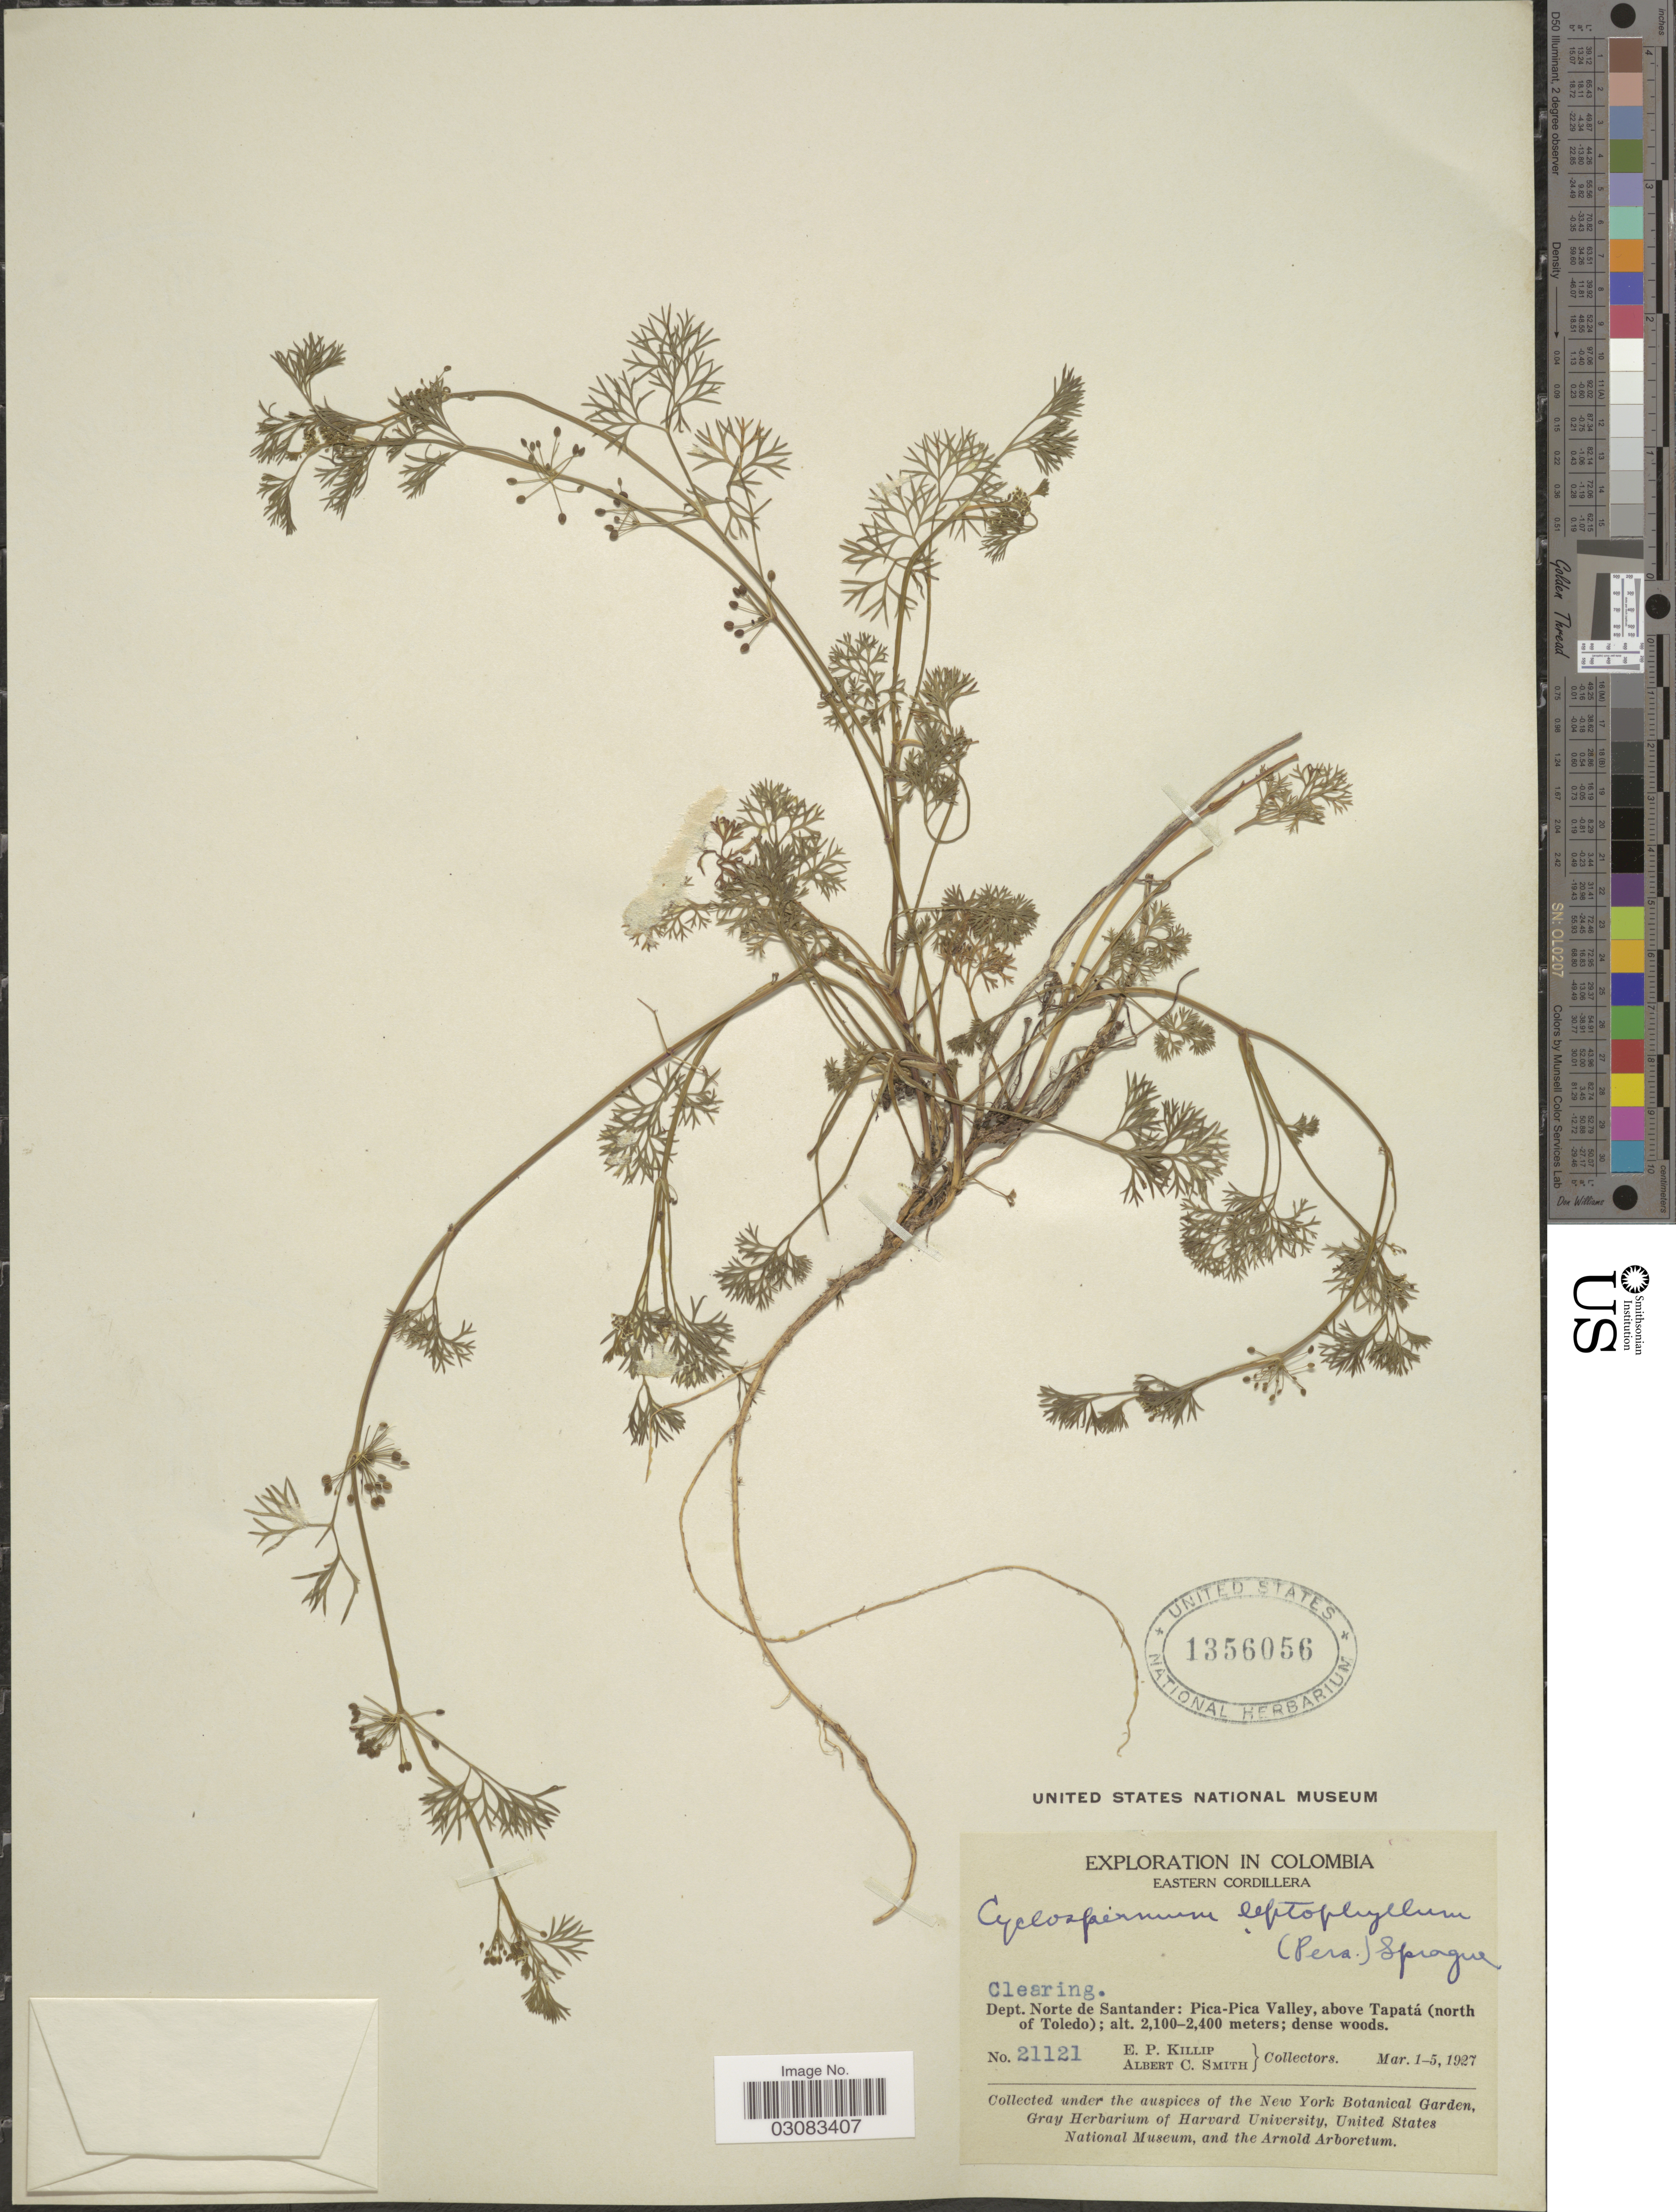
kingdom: Plantae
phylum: Tracheophyta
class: Magnoliopsida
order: Apiales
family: Apiaceae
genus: Cyclospermum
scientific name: Cyclospermum leptophyllum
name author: (Pers.) Sprague ex Britton & P. Wilson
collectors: E. P. Killip & A. C. Smith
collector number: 21121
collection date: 1927-03-01/1927-03-05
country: Colombia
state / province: Norte de Santander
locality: Eastern Cordillera. Dept. Norte de Santander: Pica-Pica Valley, above Tapatá (north of Toledo).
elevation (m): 2100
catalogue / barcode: US 1356056